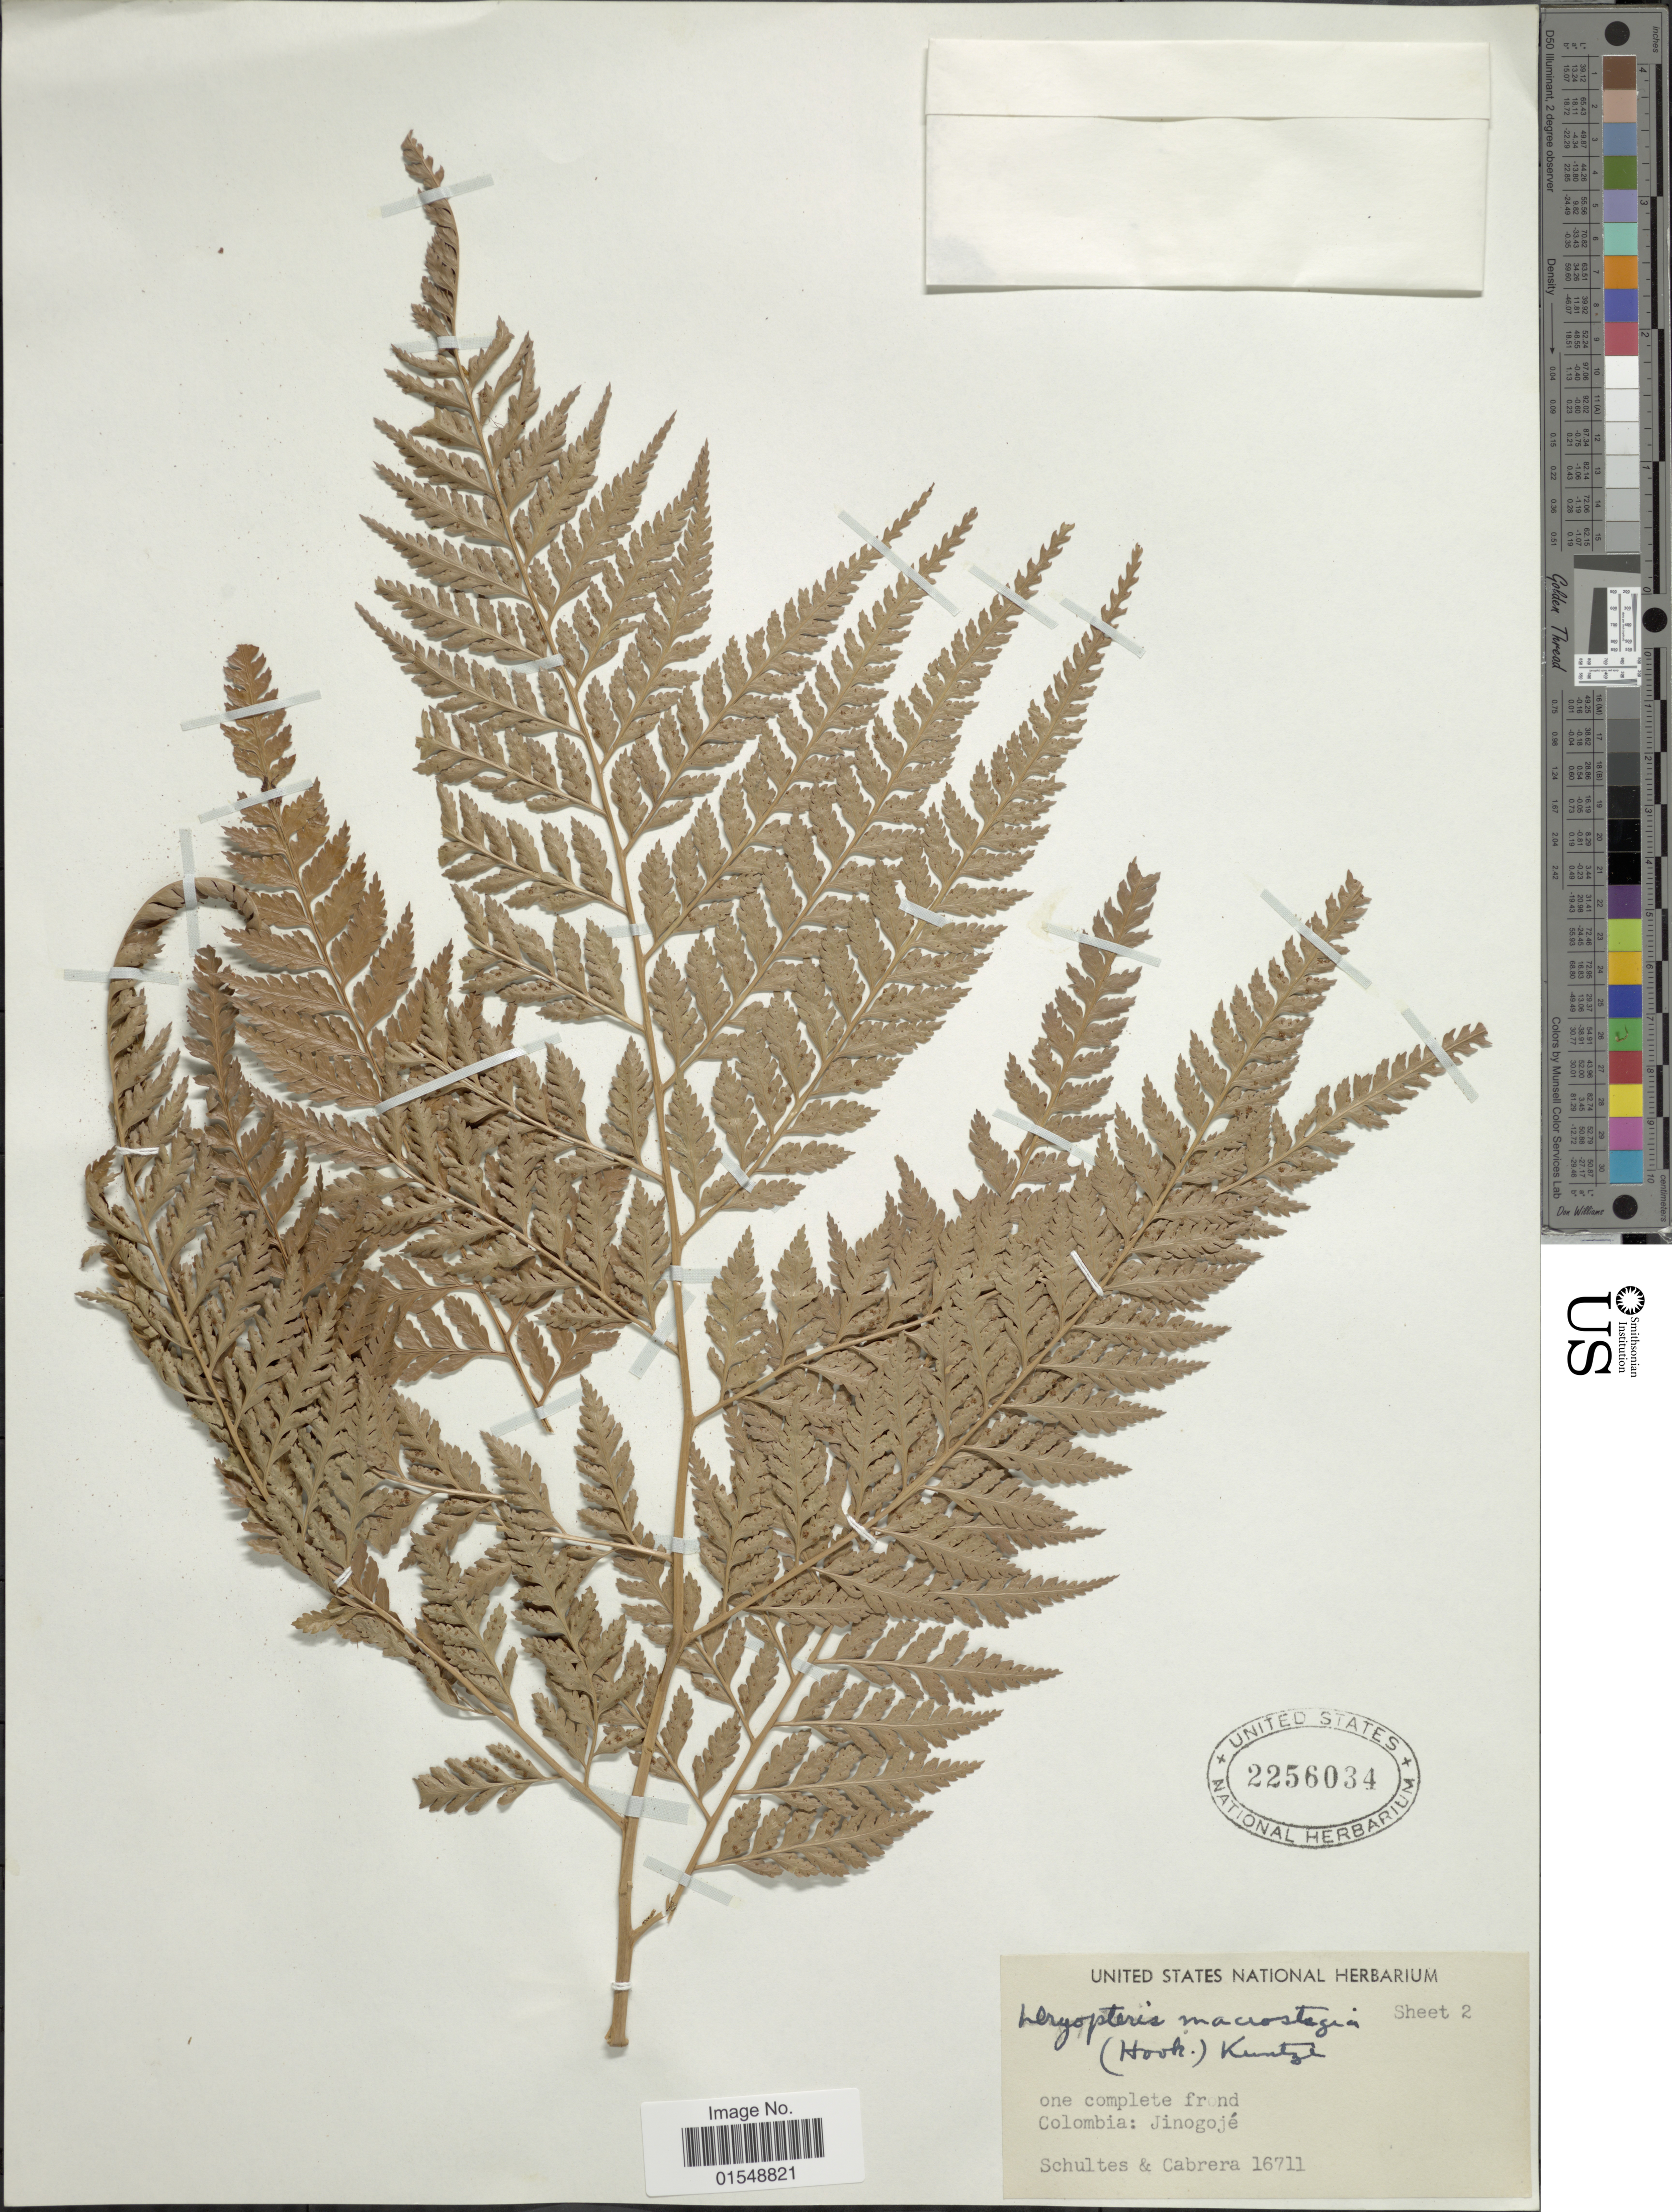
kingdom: Plantae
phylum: Tracheophyta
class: Polypodiopsida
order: Polypodiales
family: Dryopteridaceae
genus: Arachniodes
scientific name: Arachniodes macrostegia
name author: (Hook.) Proctor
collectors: -- Schultes & Cabrera, --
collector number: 16711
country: Colombia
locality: Jinogojé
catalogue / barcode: US 2256034